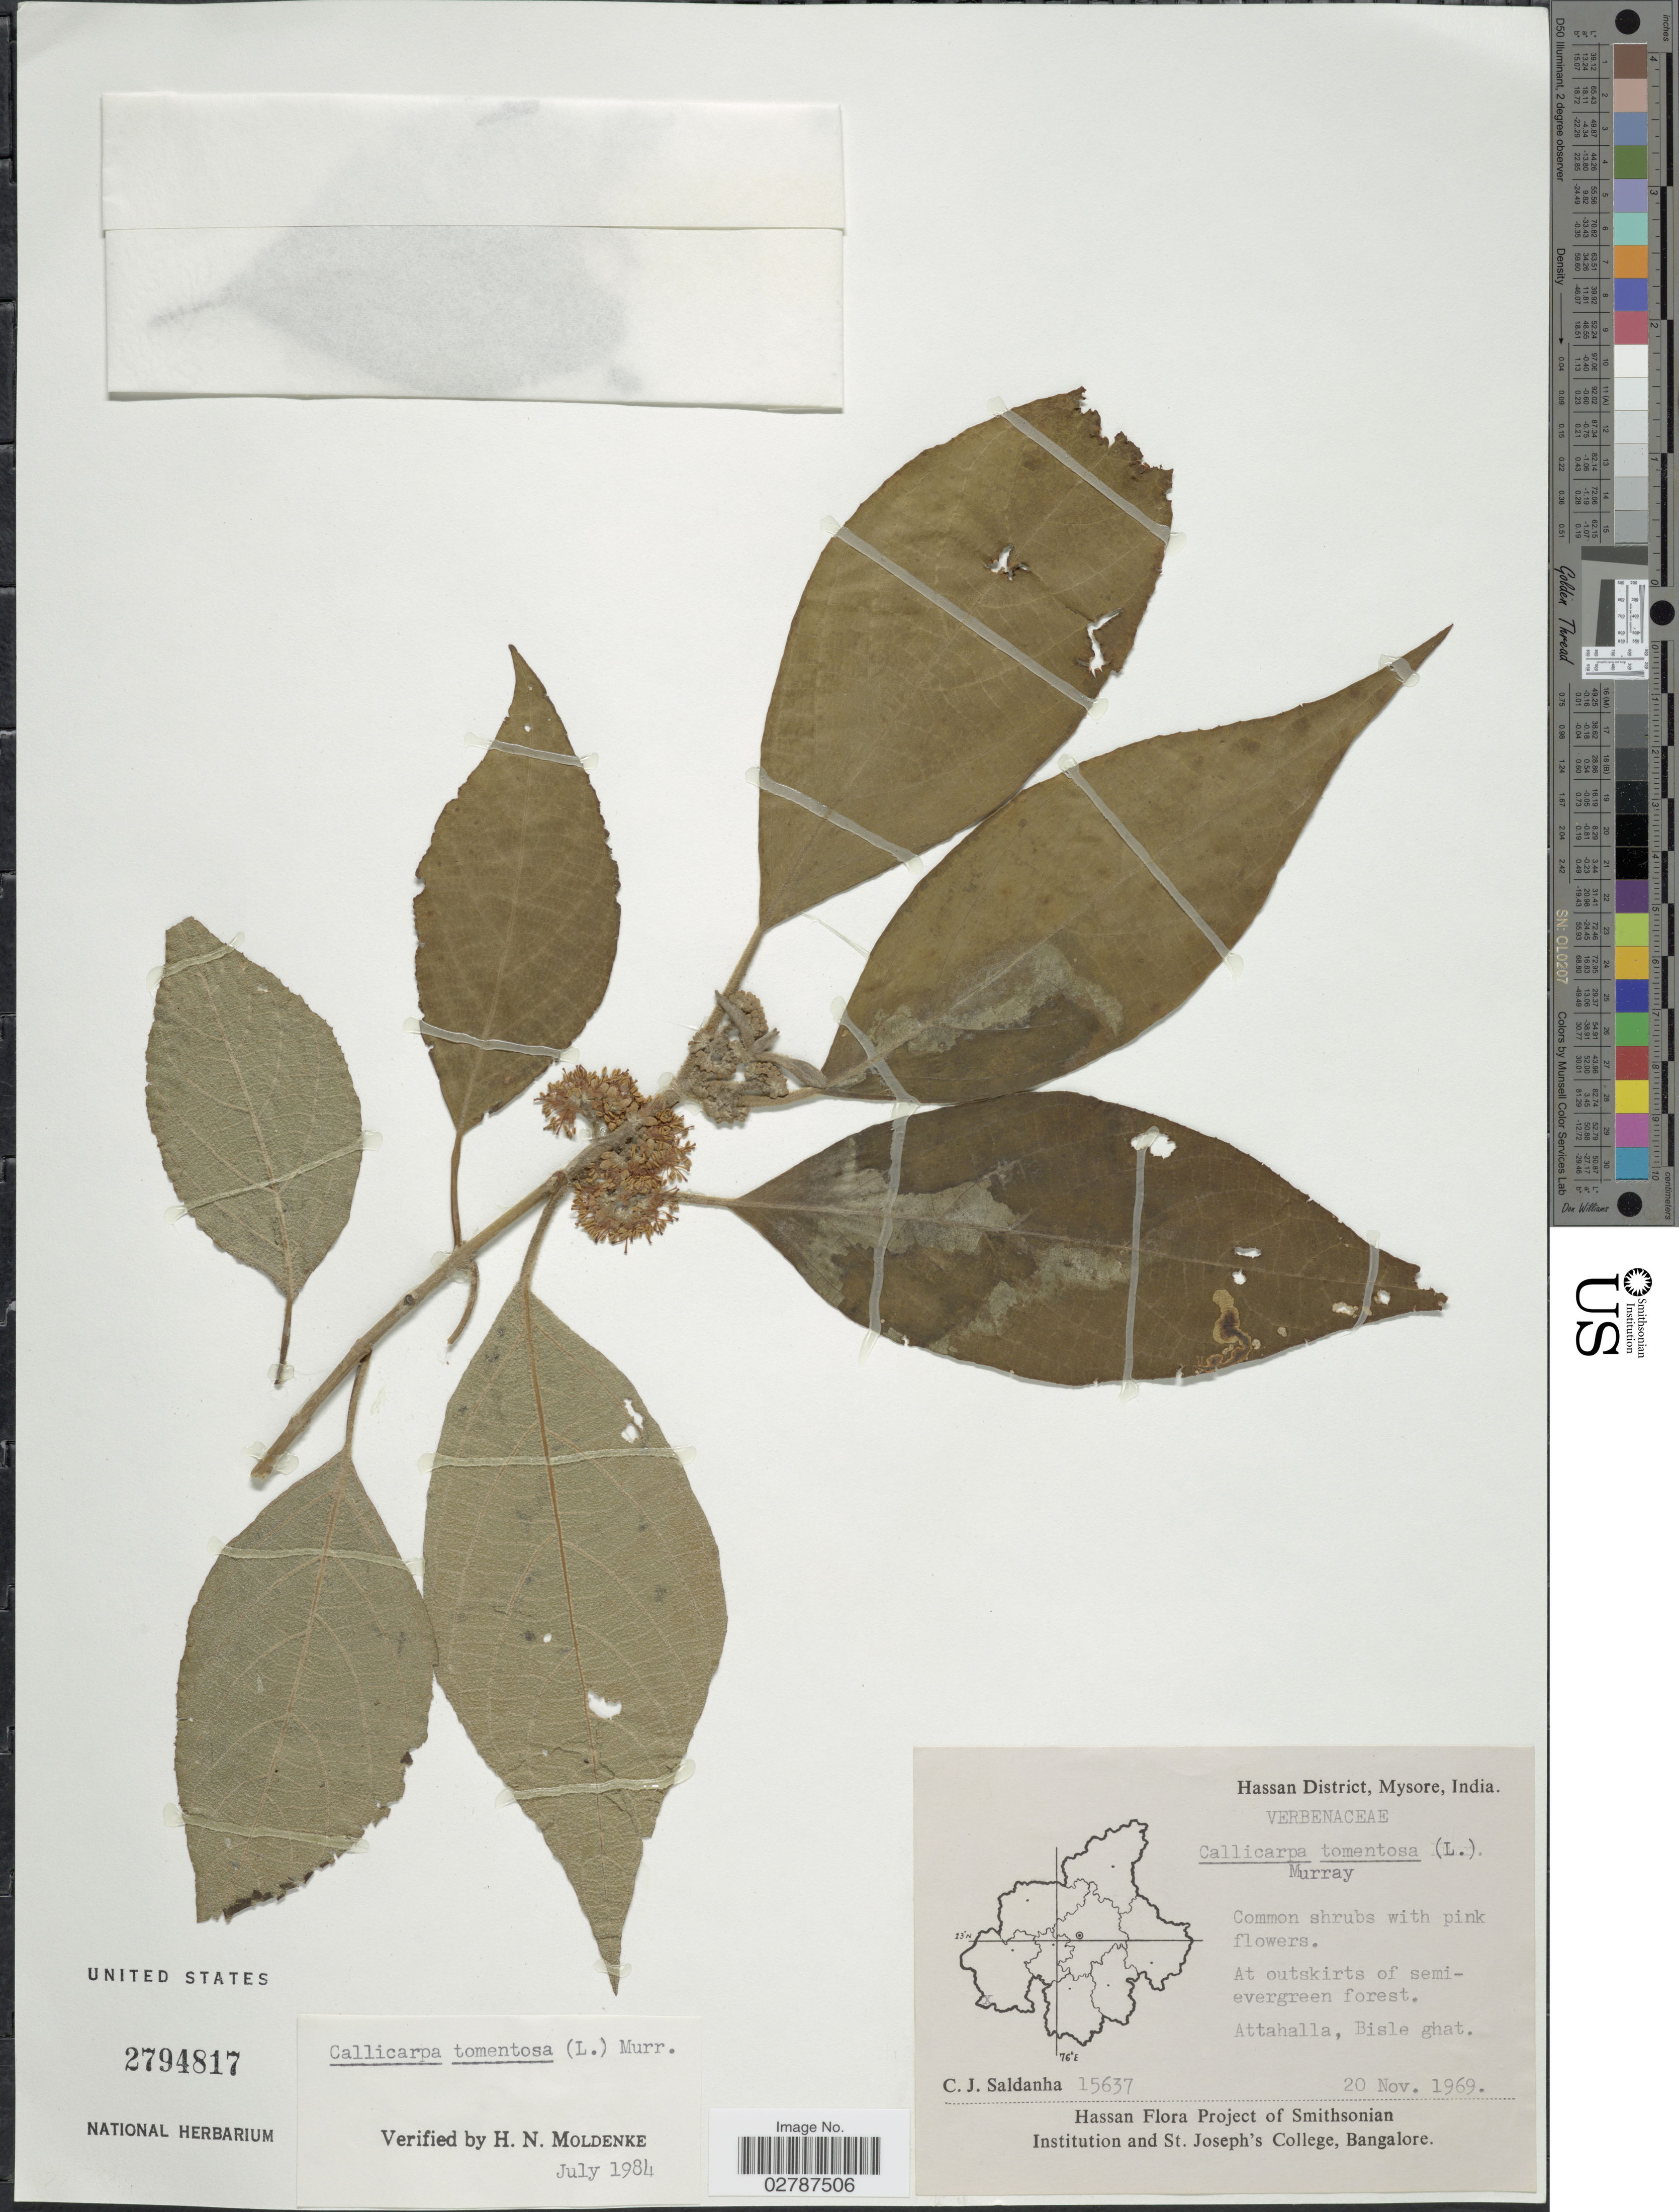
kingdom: Plantae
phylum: Tracheophyta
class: Magnoliopsida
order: Lamiales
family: Lamiaceae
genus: Callicarpa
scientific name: Callicarpa tomentosa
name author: (L.) L.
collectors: C. J. Saldanha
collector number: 15637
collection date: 1969-11-20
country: India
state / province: Karnataka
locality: Hassan District, Mysore. Attahalla, Bisle ghat.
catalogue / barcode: US 2794817